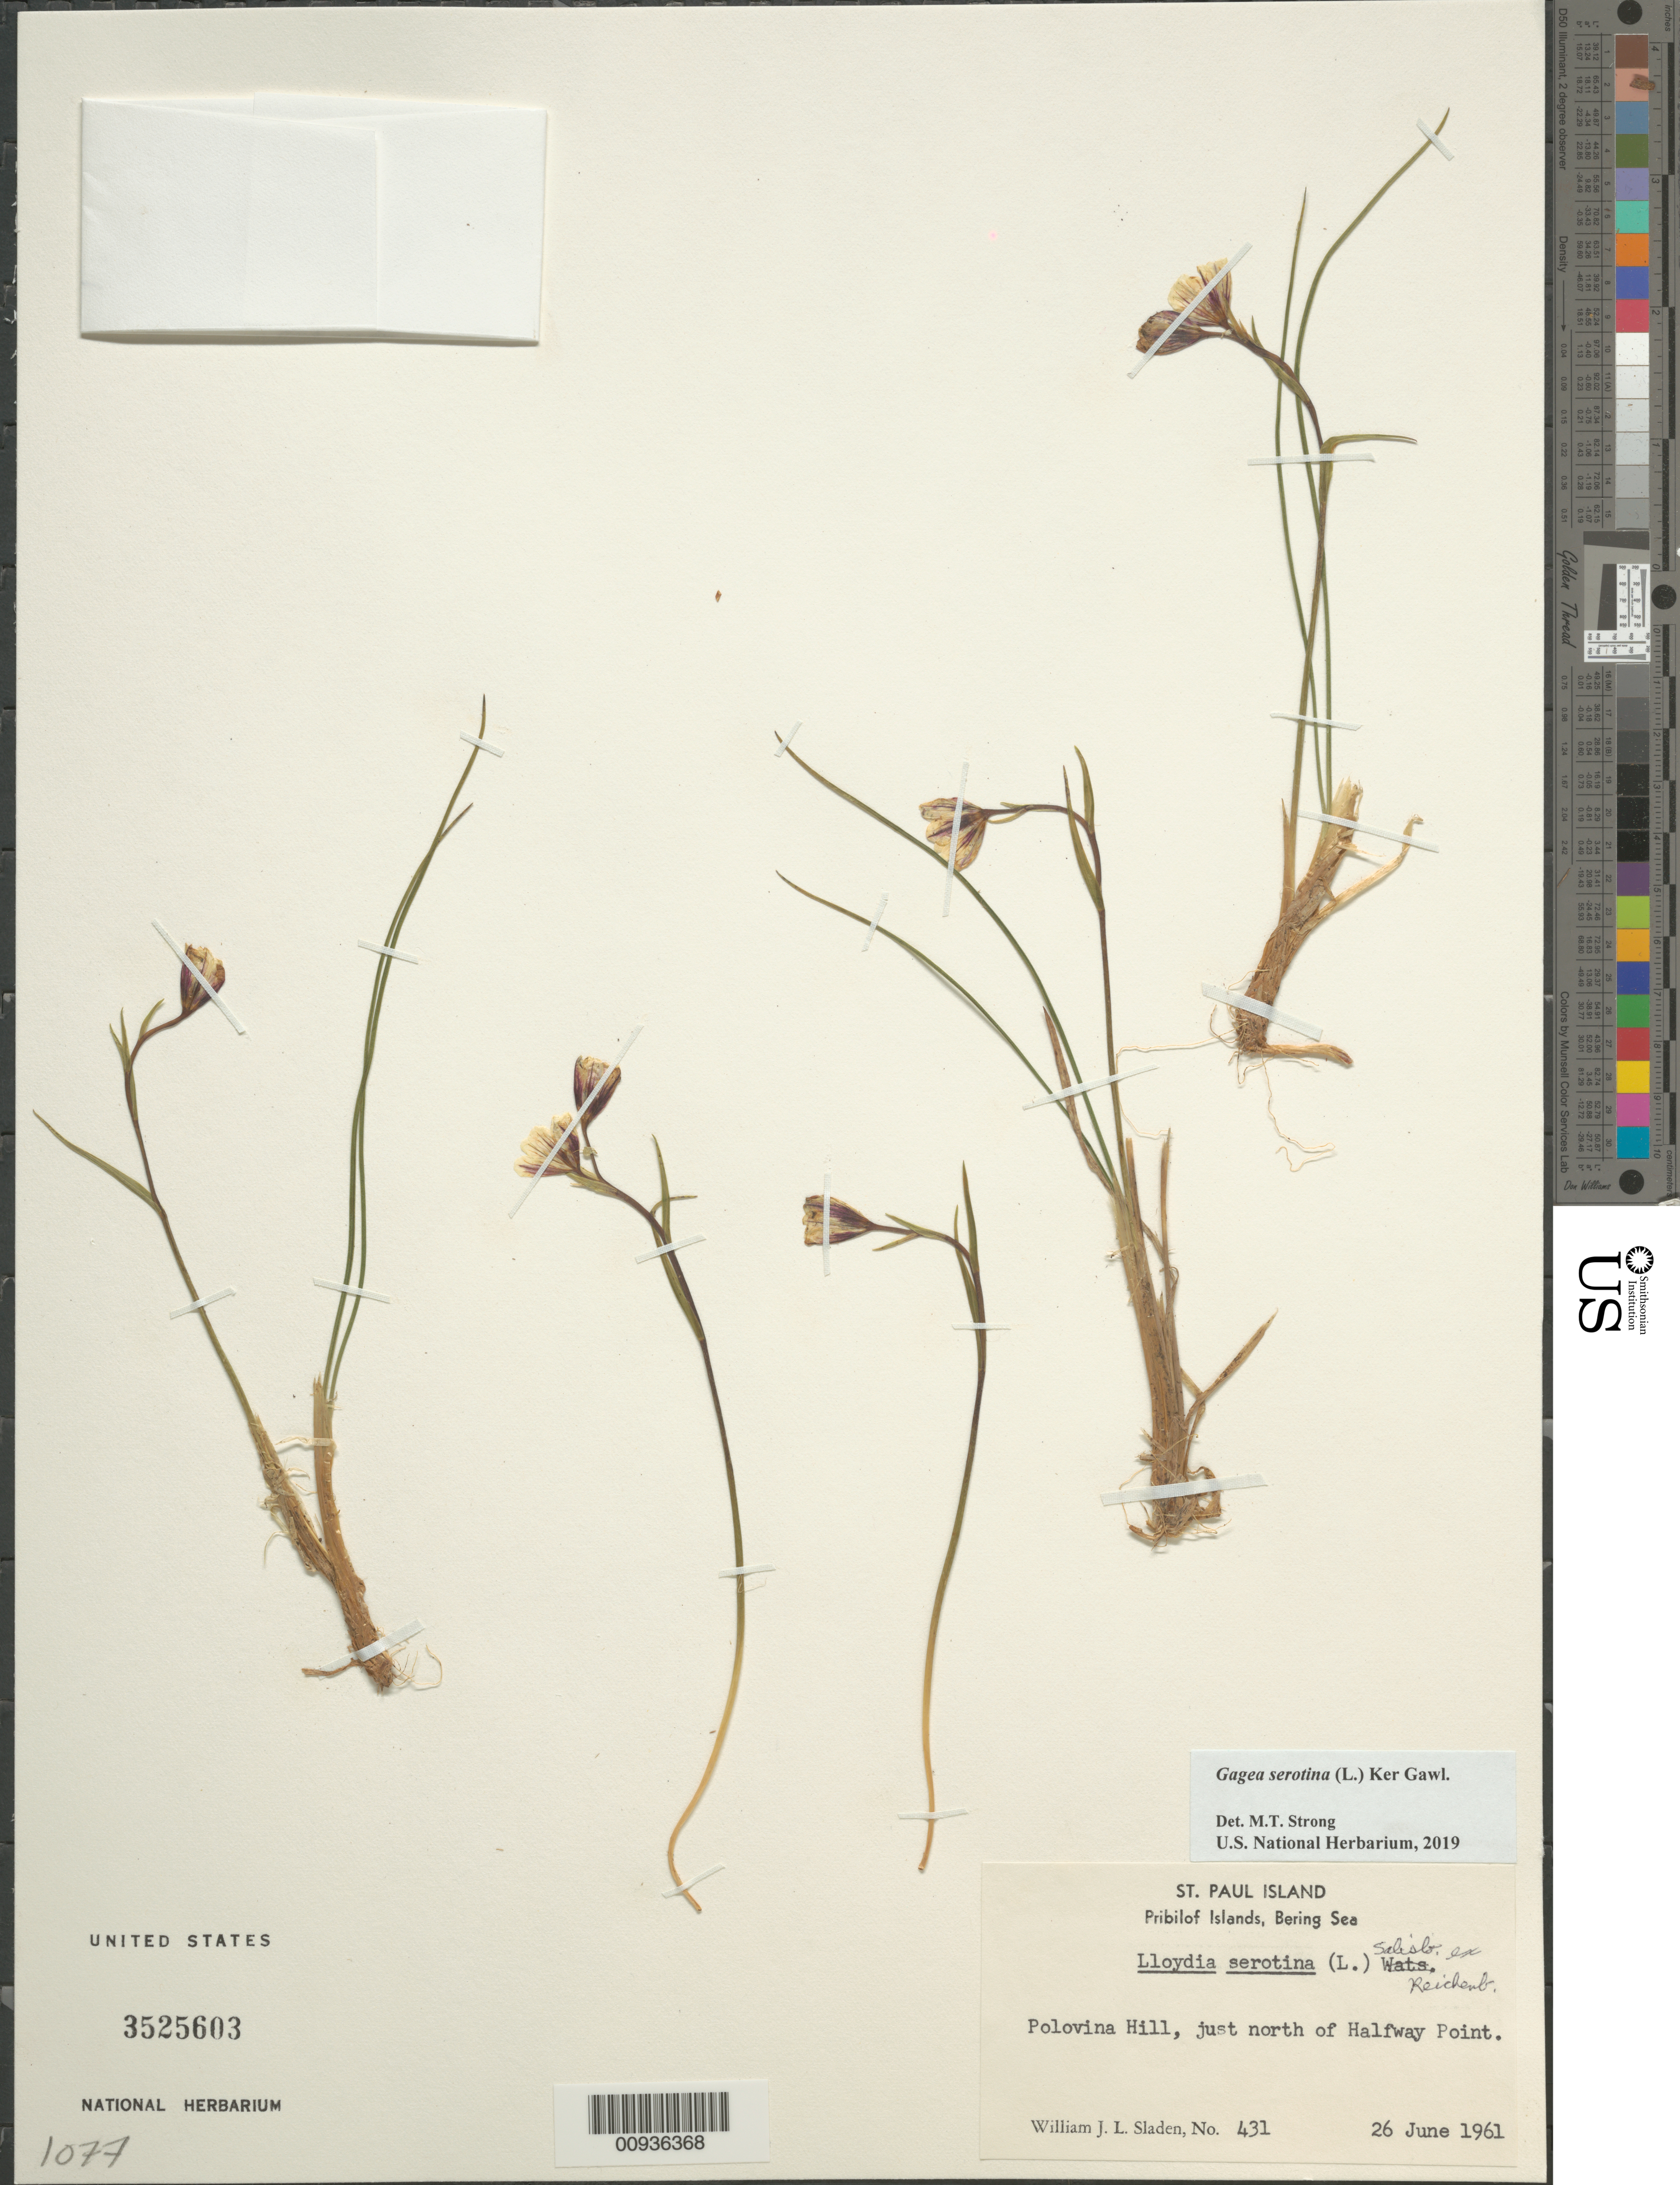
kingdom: Plantae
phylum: Tracheophyta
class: Liliopsida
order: Liliales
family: Liliaceae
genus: Gagea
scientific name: Gagea serotina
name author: (L.) Ker Gawl.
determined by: Strong, Mark T., (BOT), Smithsonian Institution - National Museum of Natural History (UNITED STATES)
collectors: W. Sladen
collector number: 431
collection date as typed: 26 Jun 1961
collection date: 1961-06-26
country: United States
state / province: Alaska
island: St. Paul Island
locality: St. Paul Island. Polovina Hill, just north of Halfway Point., Bering Sea, Pribilof Islands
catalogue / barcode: US 3525603